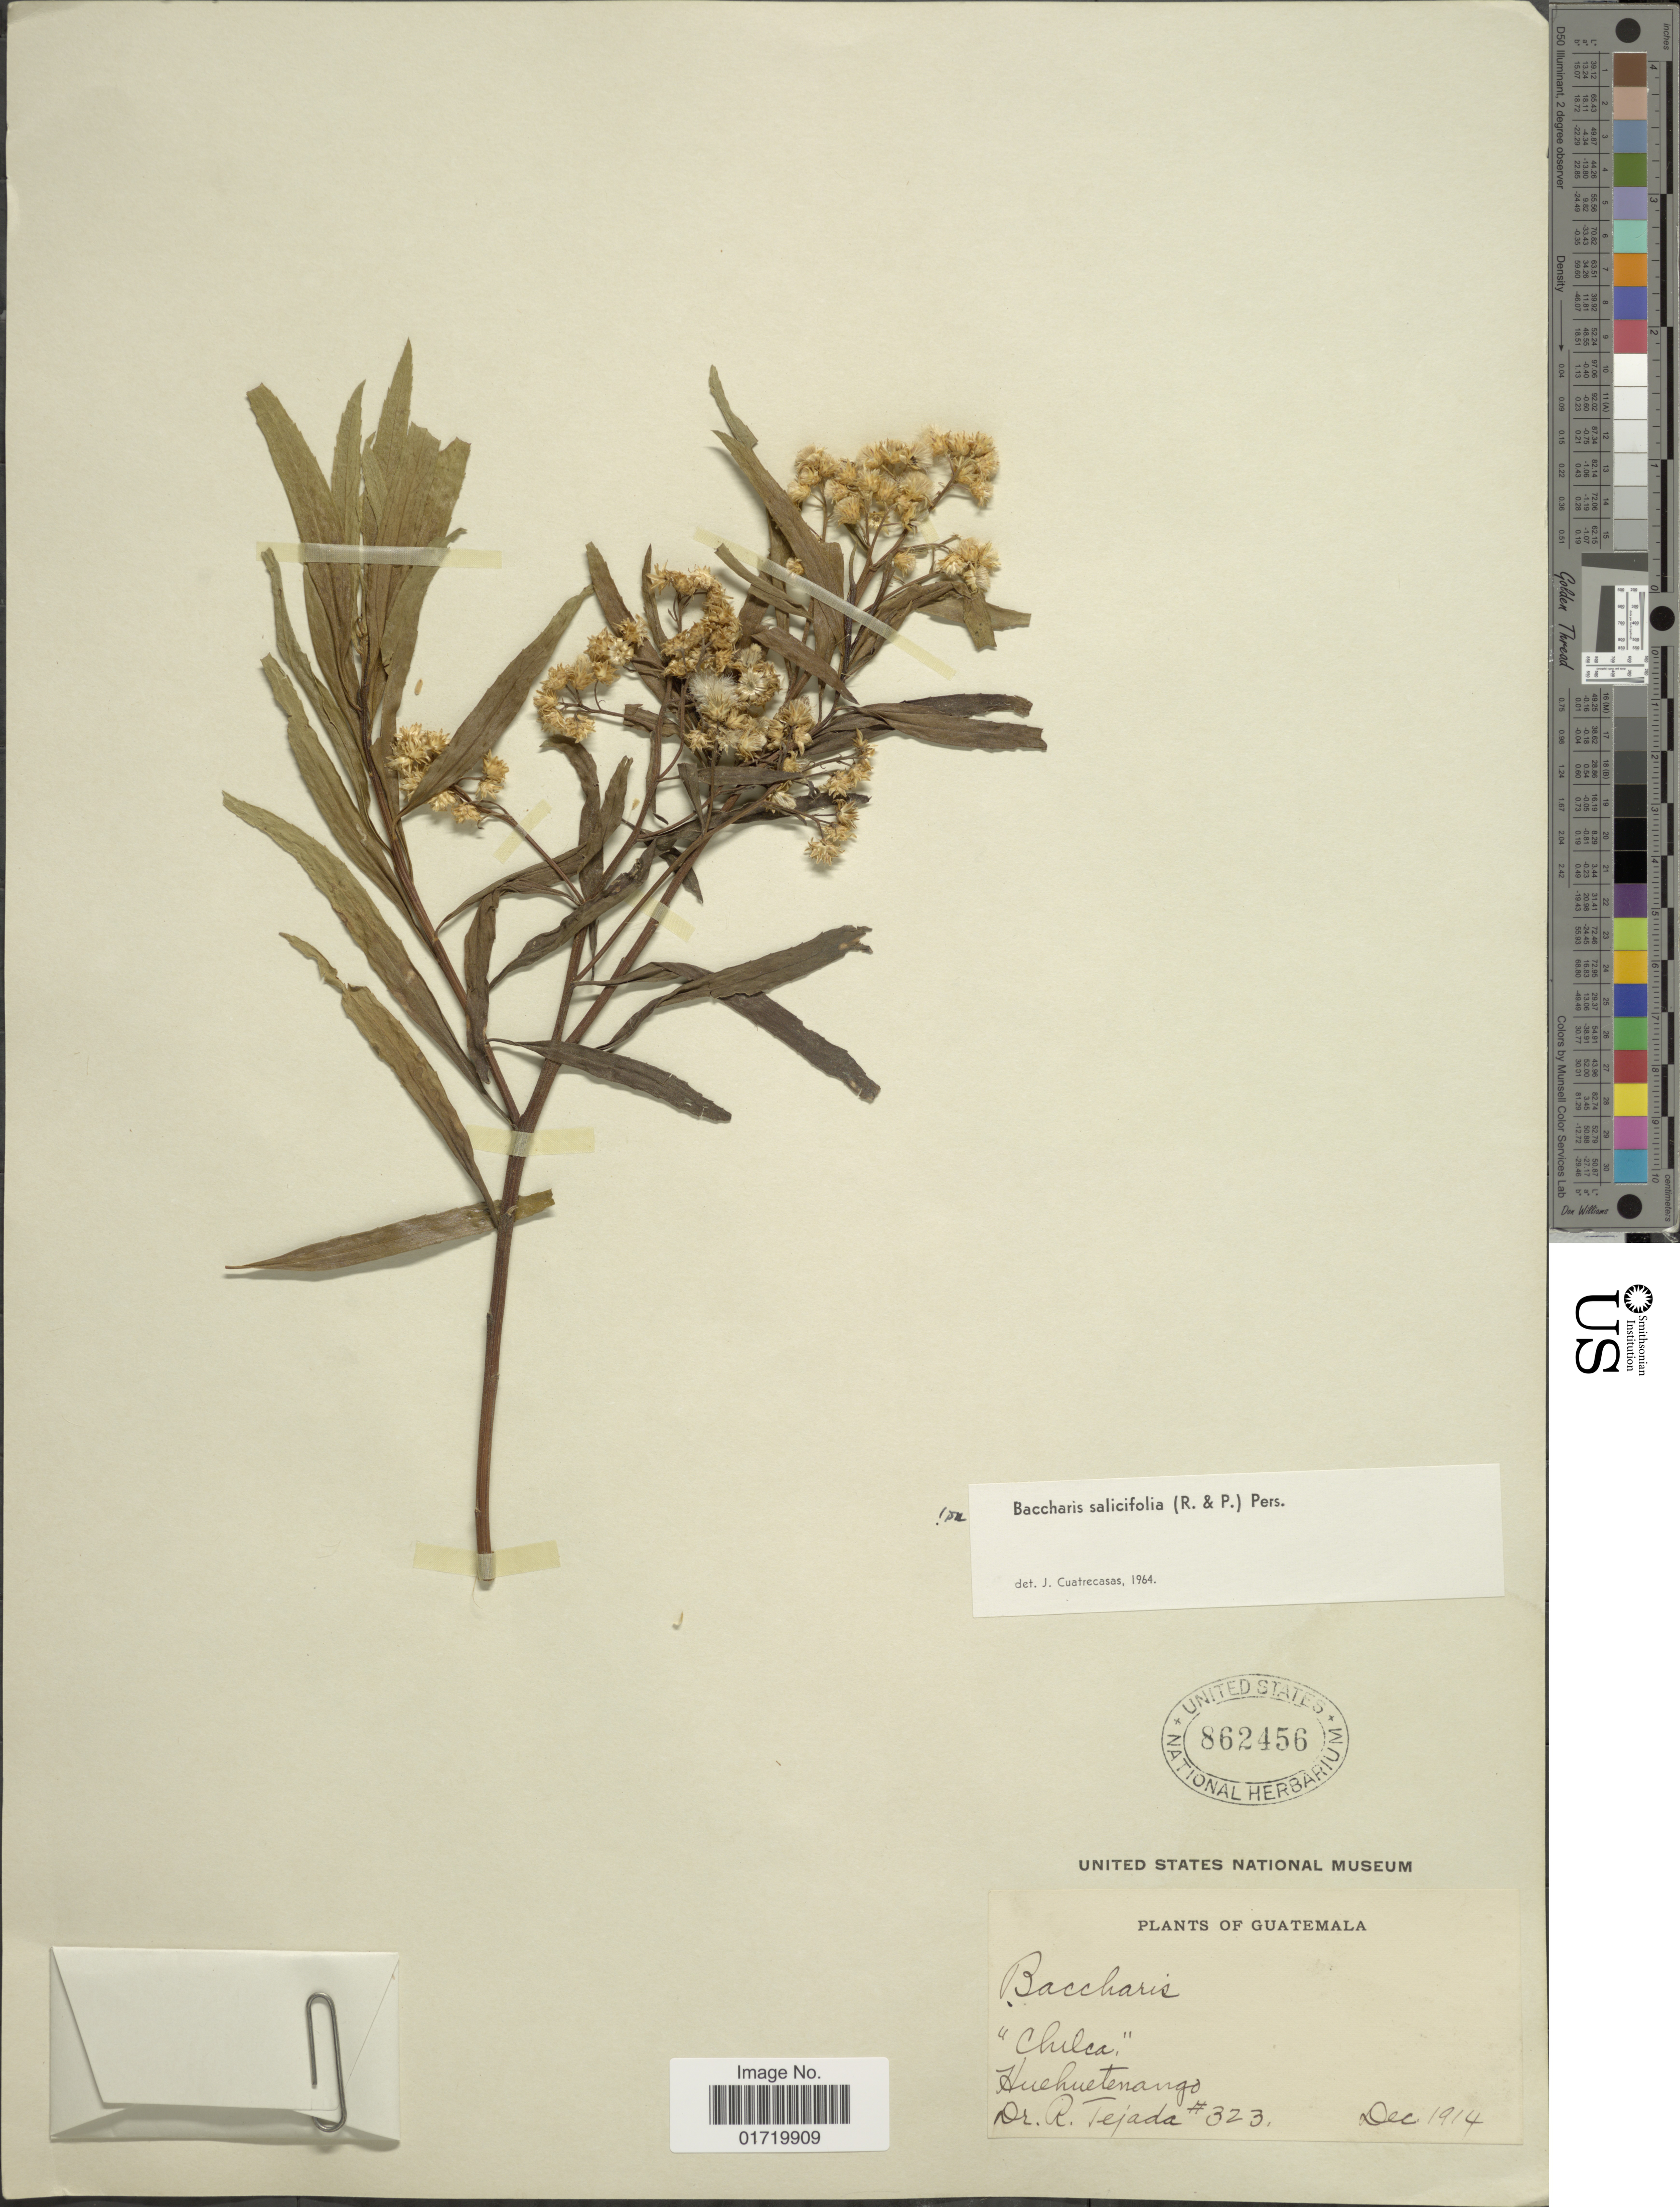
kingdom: Plantae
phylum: Tracheophyta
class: Magnoliopsida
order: Asterales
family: Asteraceae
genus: Baccharis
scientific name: Baccharis salicifolia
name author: (Ruiz & Pav.) Pers.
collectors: R. Tejada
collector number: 323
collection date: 1914-12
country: Guatemala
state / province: Huehuetenango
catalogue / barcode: US 862456